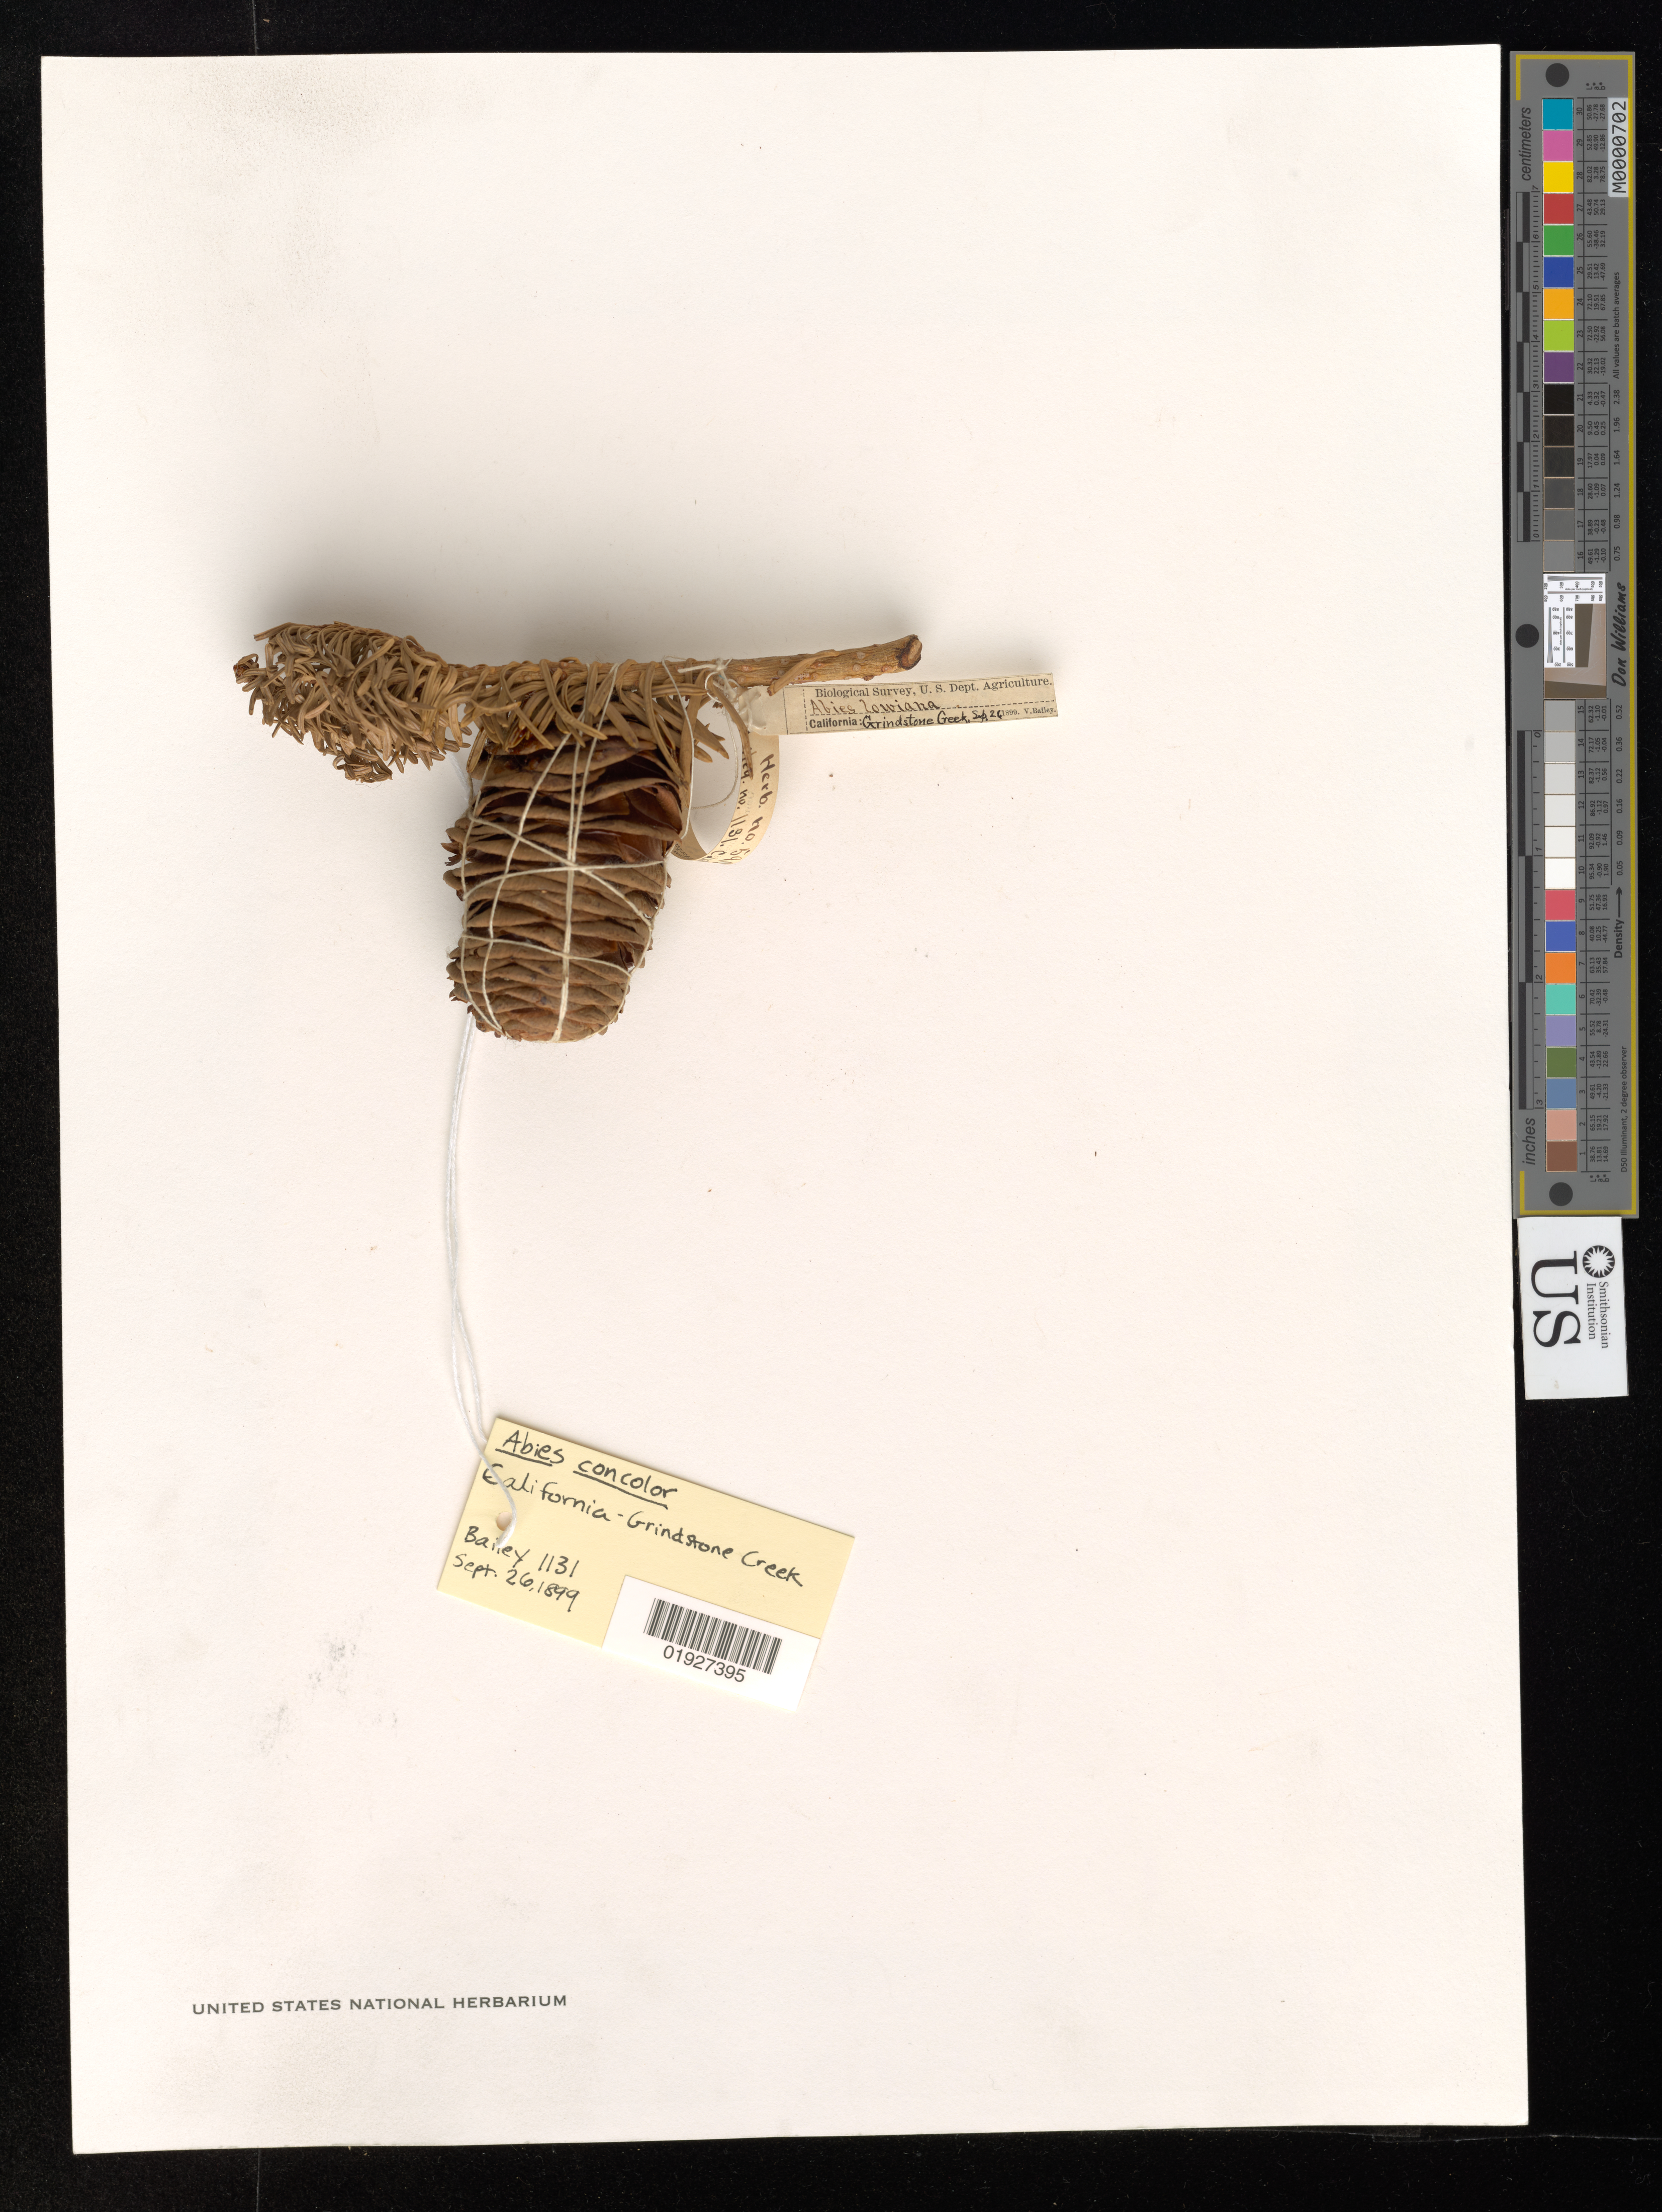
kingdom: Plantae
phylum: Tracheophyta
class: Pinopsida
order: Pinales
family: Pinaceae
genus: Abies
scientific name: Abies concolor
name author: (Gordon & Glend.) Lindl. ex Hildebr.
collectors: V. Bailey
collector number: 1131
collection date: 1899-09-26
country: United States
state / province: California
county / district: Tehana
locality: Grindstone Creek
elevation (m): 2042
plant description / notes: Herb. no. 590003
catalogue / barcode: US 590003